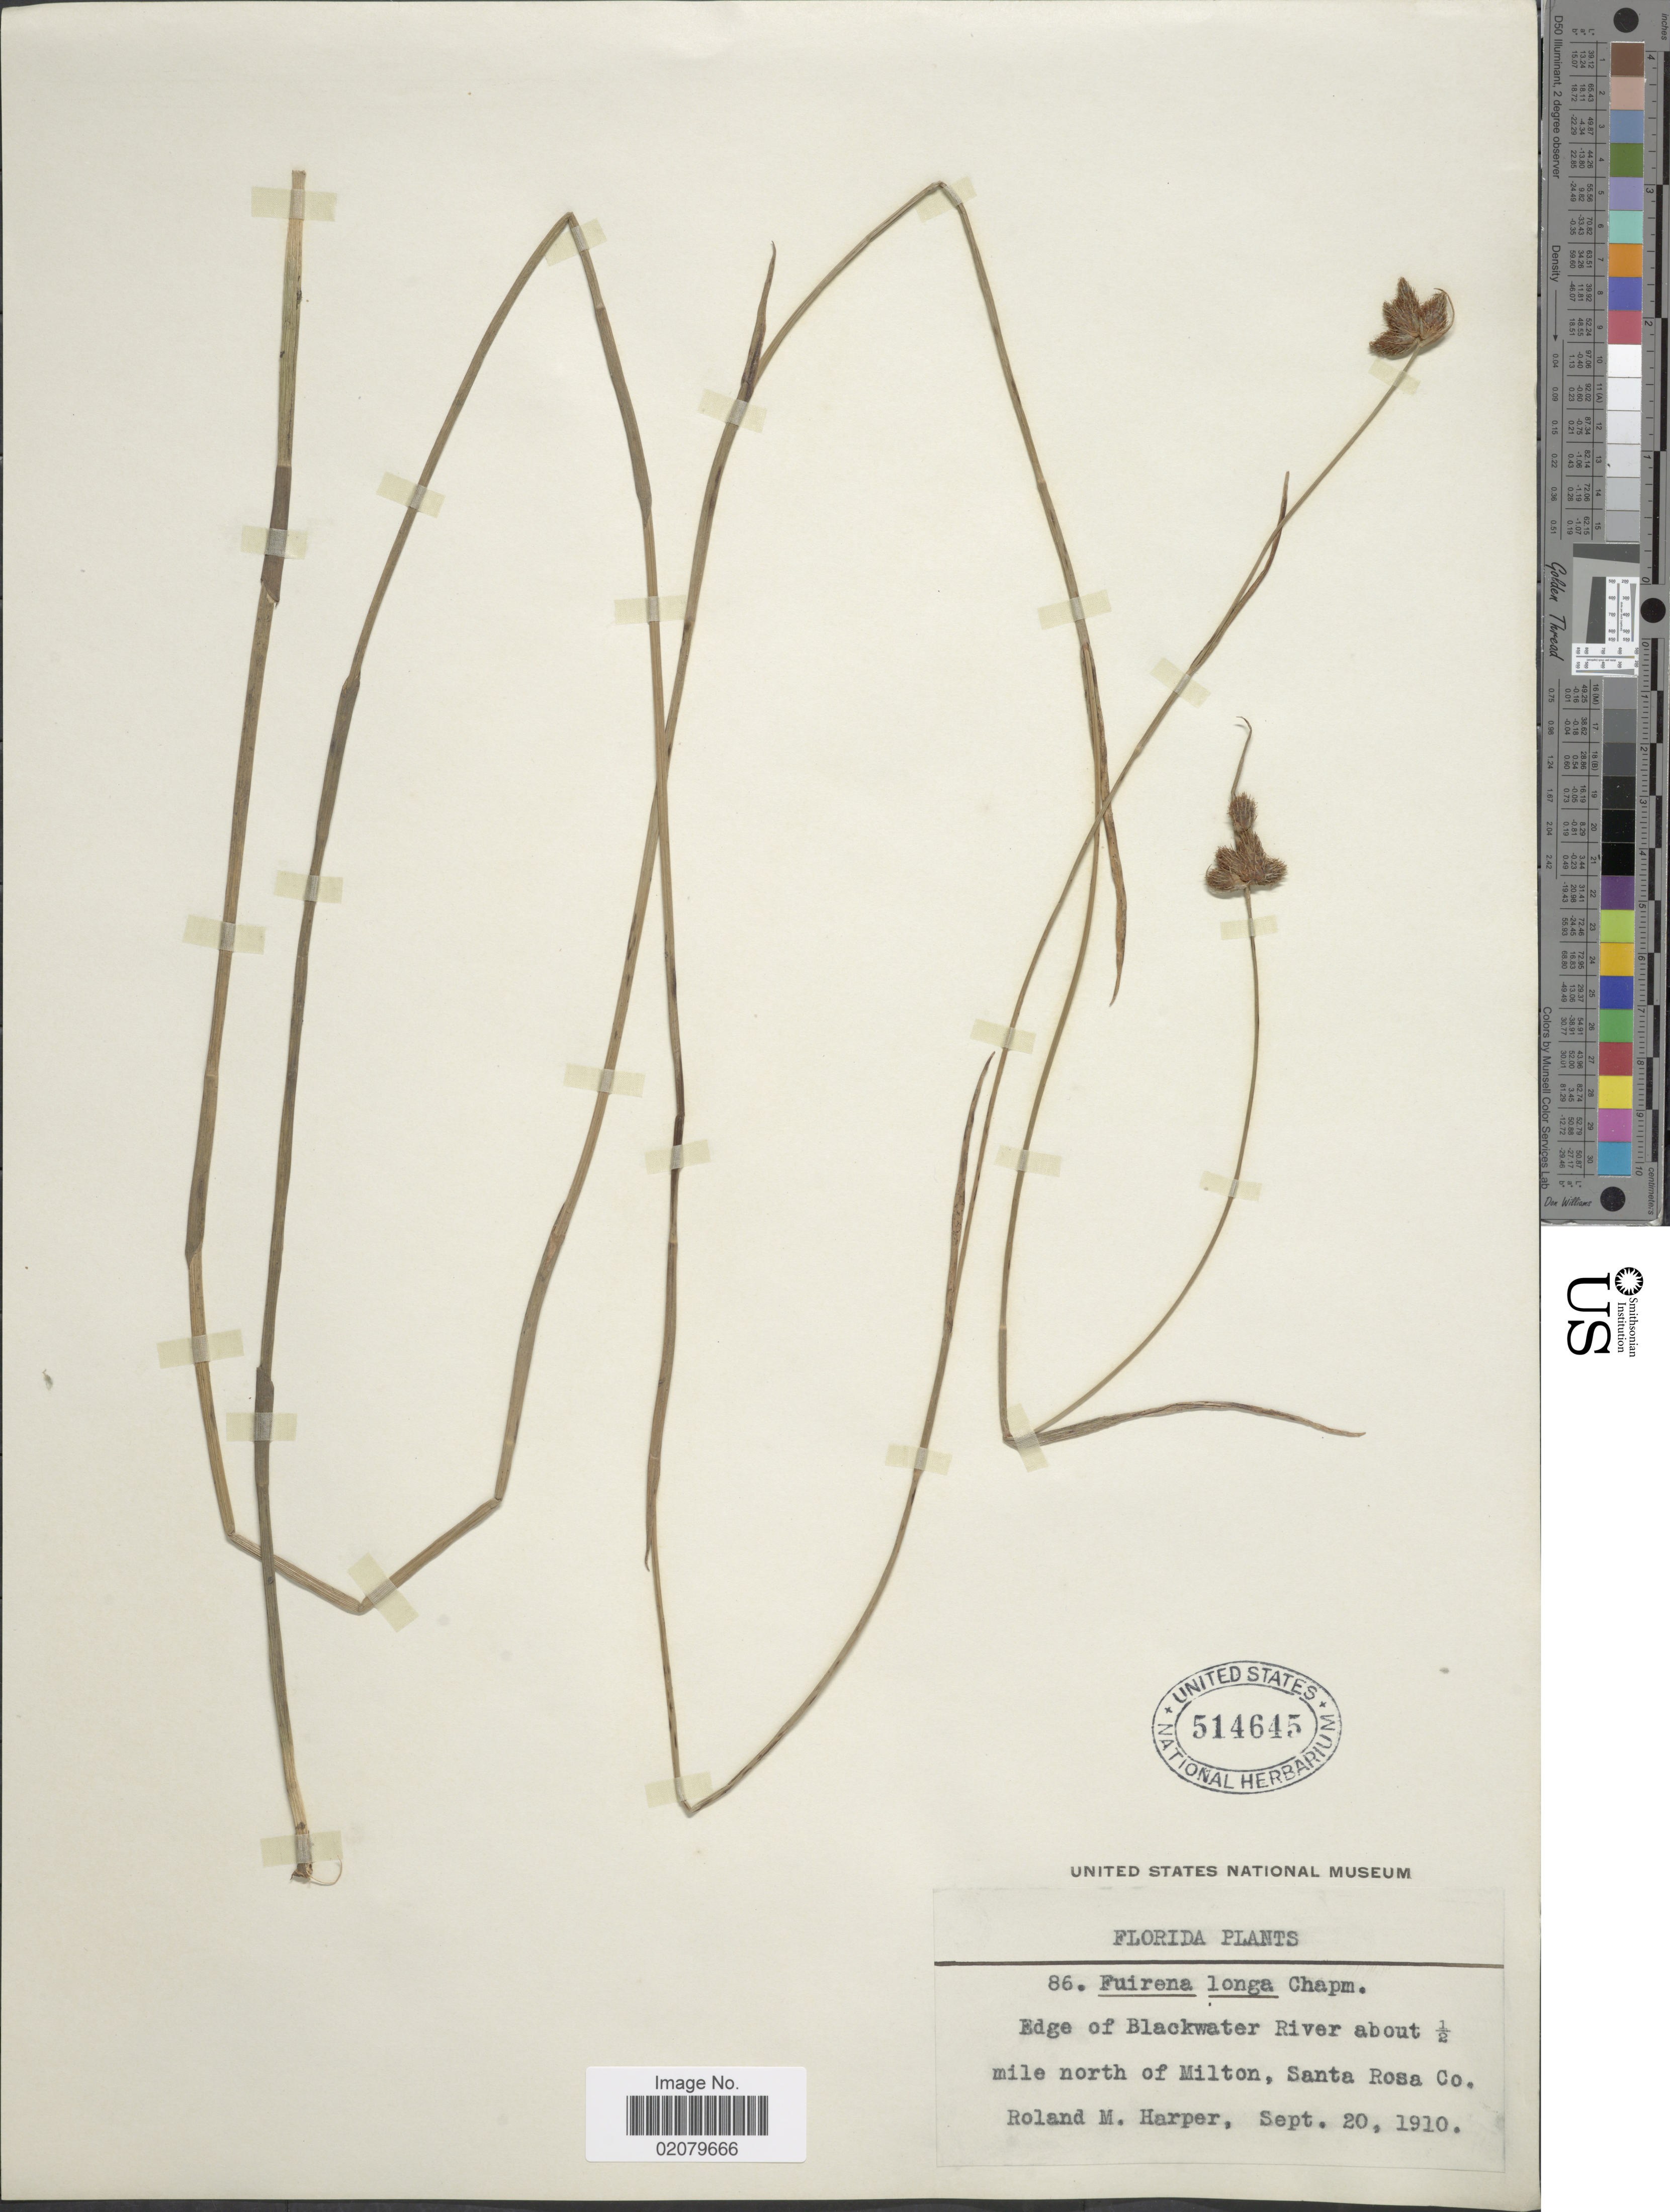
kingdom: Plantae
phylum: Tracheophyta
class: Liliopsida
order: Poales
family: Cyperaceae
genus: Fuirena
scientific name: Fuirena longa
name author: Chapm.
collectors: R. M. Harper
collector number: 86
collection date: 1910-09-20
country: United States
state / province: Florida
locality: Edge of Blackwater River about ½ mile north of Milton, Santa Rosa Co.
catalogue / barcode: US 514645